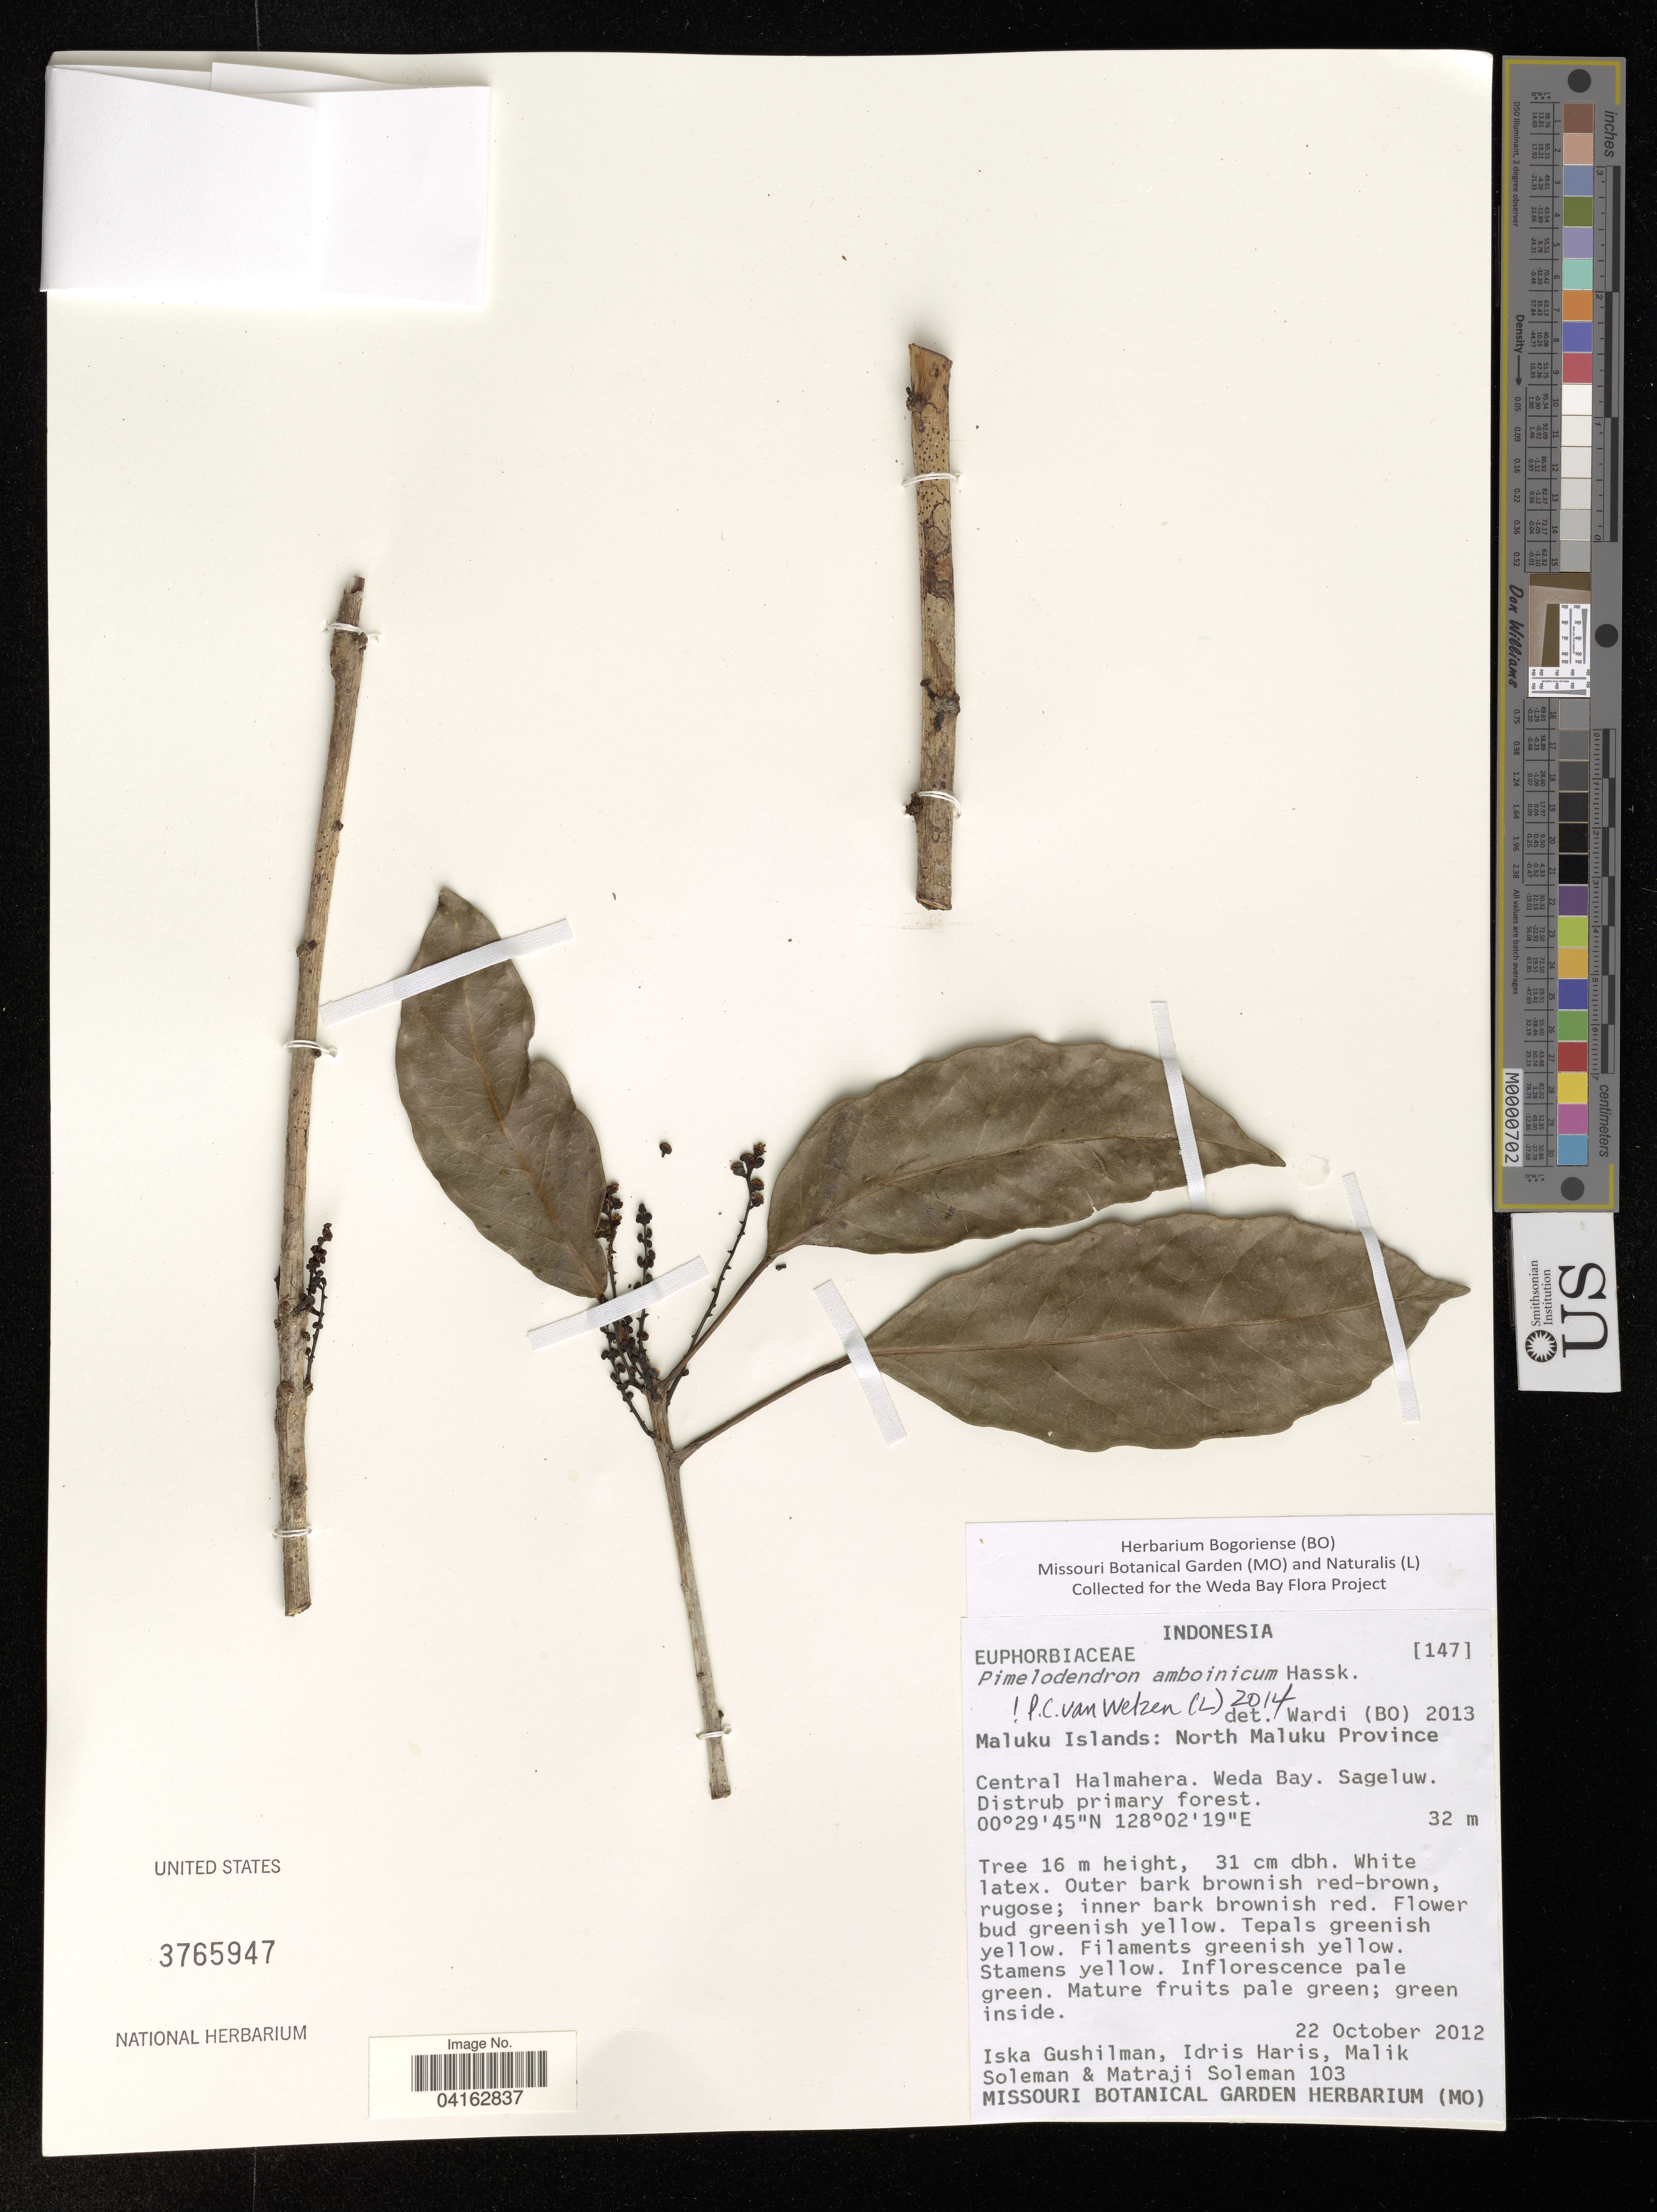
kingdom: Plantae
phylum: Tracheophyta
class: Magnoliopsida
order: Malpighiales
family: Euphorbiaceae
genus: Pimelodendron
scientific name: Pimelodendron amboinicum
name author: Hassk.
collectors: I. Gushilman, I. Haris, S. Mahroji & M. Soleman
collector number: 103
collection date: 2012-10-22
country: Indonesia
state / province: Maluku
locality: Maluku Islands: North Maluku Province. Central Halmahera. Weda Bay. Sageluw.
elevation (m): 32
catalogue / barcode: US 3765947